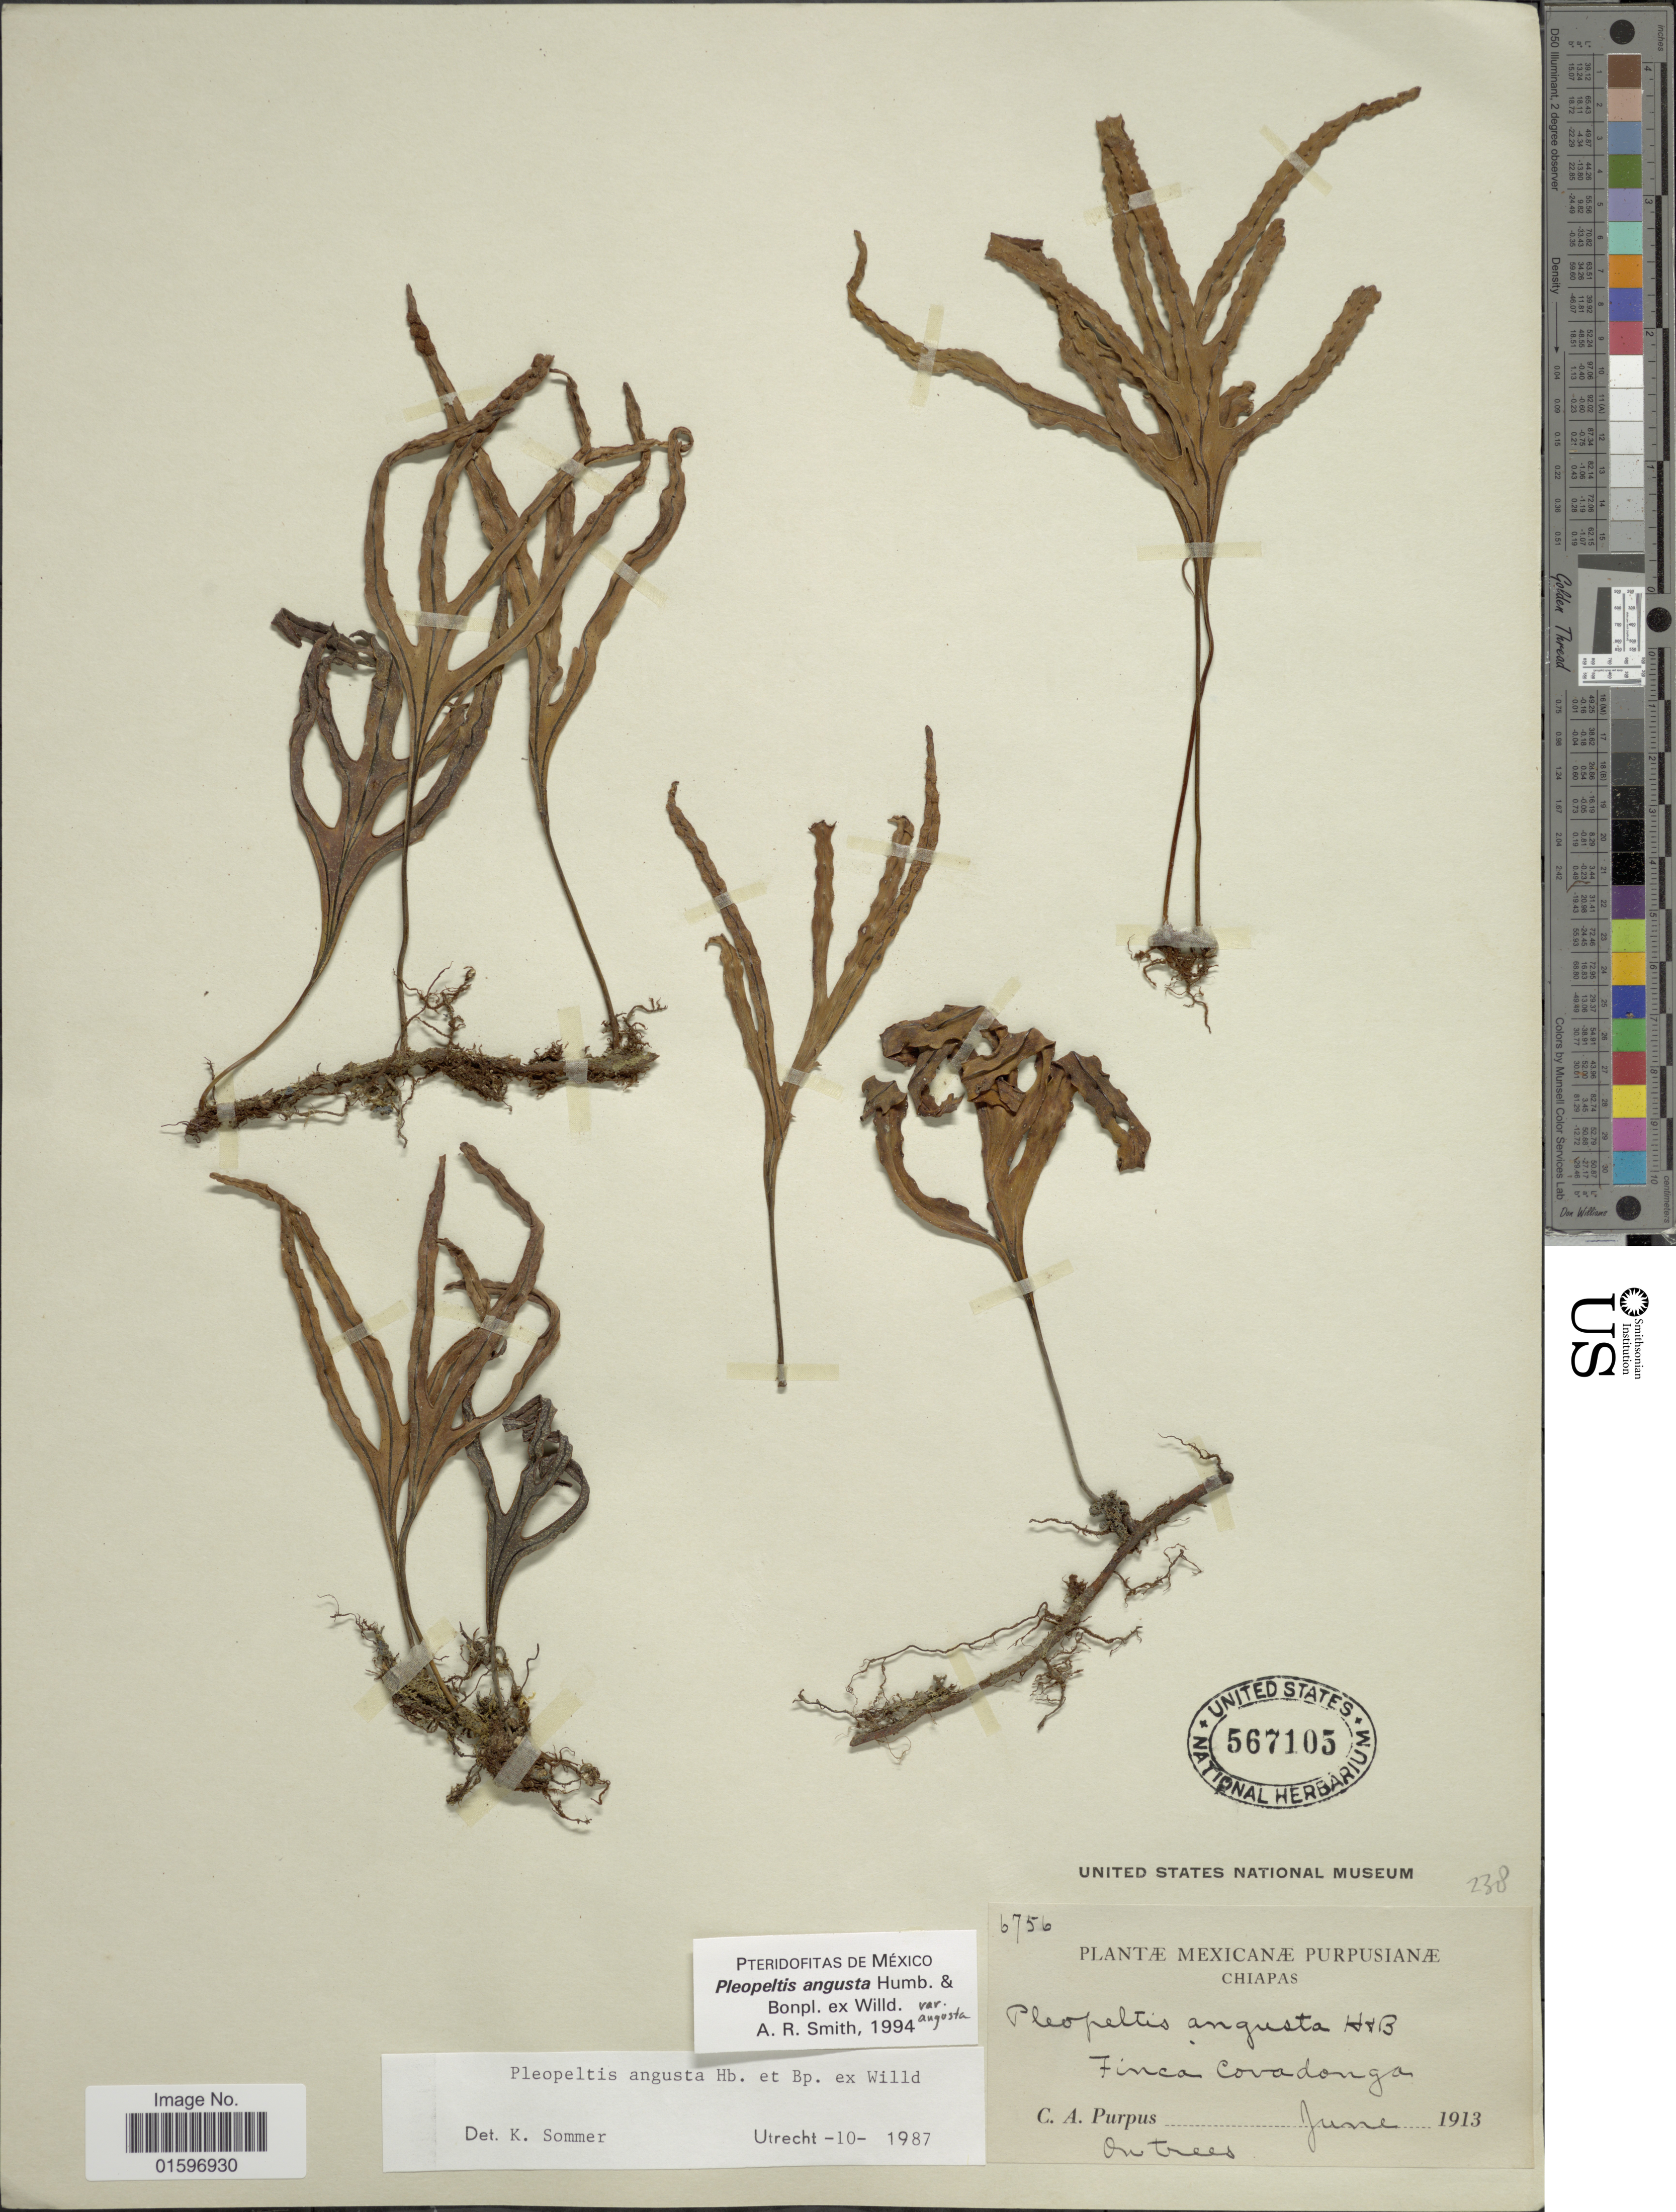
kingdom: Plantae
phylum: Tracheophyta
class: Polypodiopsida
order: Polypodiales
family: Polypodiaceae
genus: Pleopeltis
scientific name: Pleopeltis angusta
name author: Humb. & Bonap. ex Willd.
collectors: C. A. Purpus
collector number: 6756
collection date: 1913-06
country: Mexico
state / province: Chiapas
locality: Finca Covadonga.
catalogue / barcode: US 567105